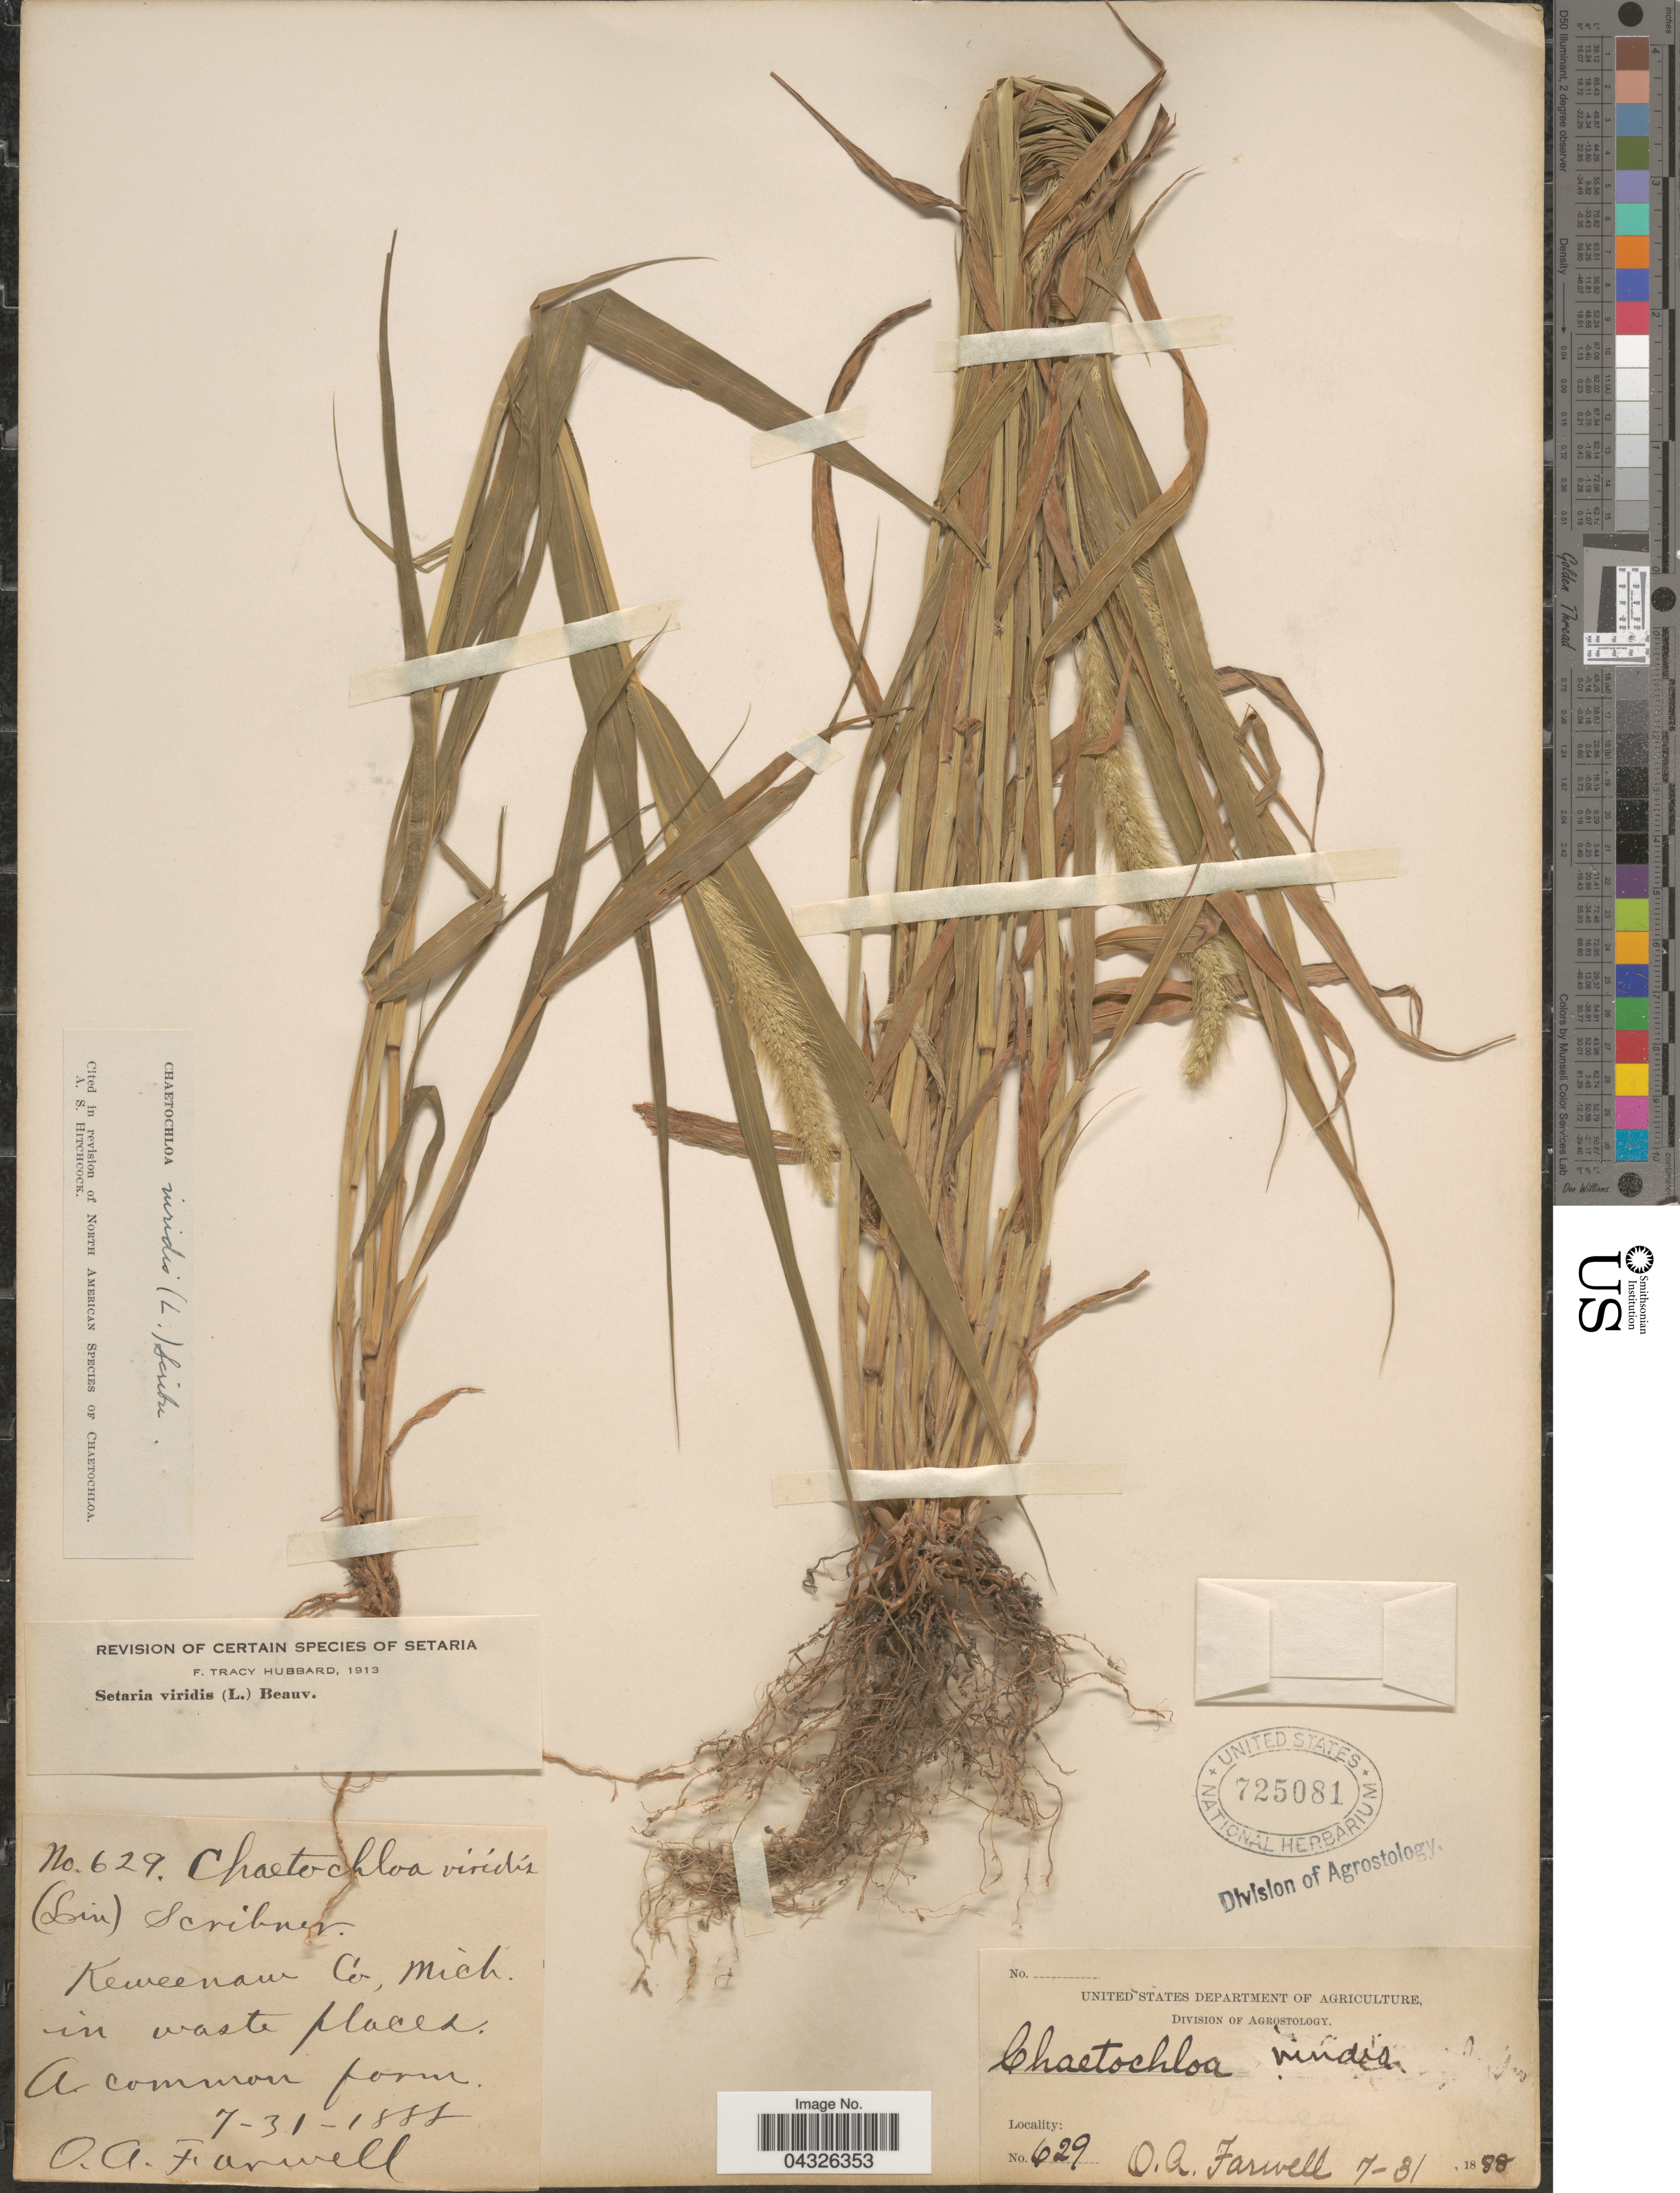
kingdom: Plantae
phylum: Tracheophyta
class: Liliopsida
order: Poales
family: Poaceae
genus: Setaria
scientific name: Setaria viridis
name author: (L.) P. Beauv.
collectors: O. Farwell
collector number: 629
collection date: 1888-07-31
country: United States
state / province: Michigan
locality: Keweenaw Co., in waste places.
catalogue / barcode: US 725081